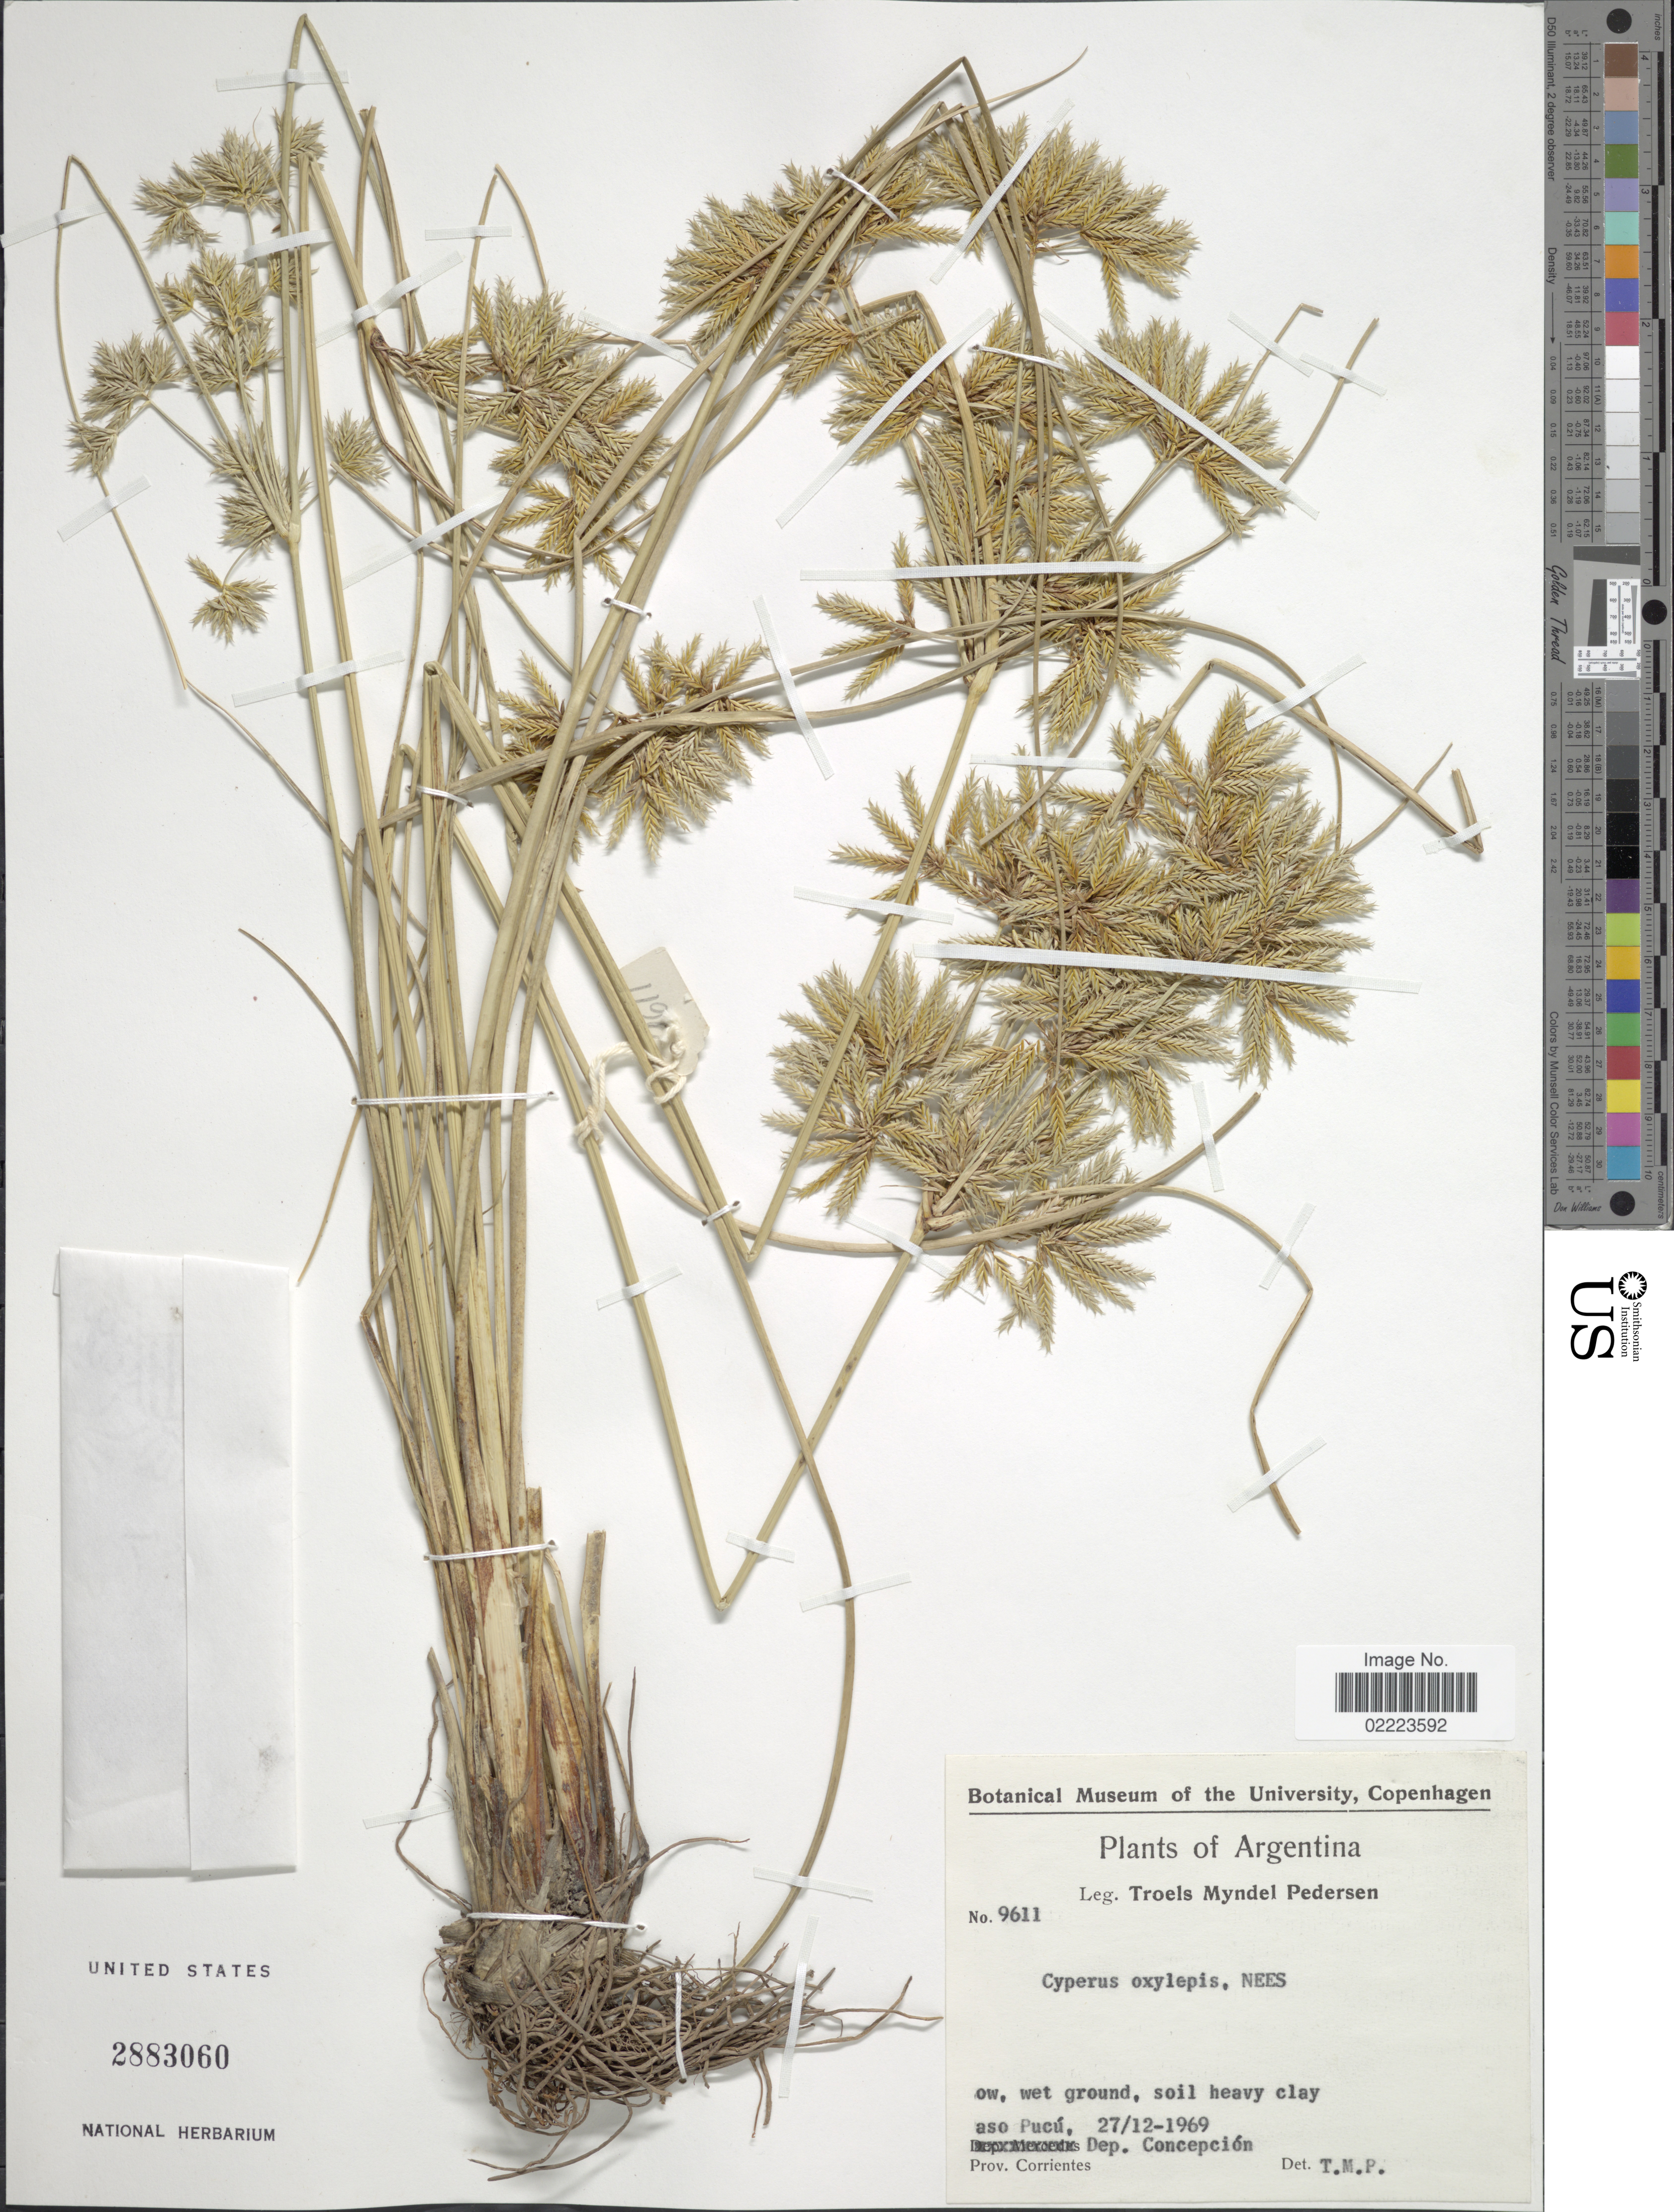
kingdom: Plantae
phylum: Tracheophyta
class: Liliopsida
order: Poales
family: Cyperaceae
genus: Cyperus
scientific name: Cyperus oxylepis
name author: Nees ex Steud.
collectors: T. Pederson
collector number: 9611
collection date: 1969-12-27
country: Argentina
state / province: Corrientes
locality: Paso Pucú. Dep. Concepción.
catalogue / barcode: US 2883060